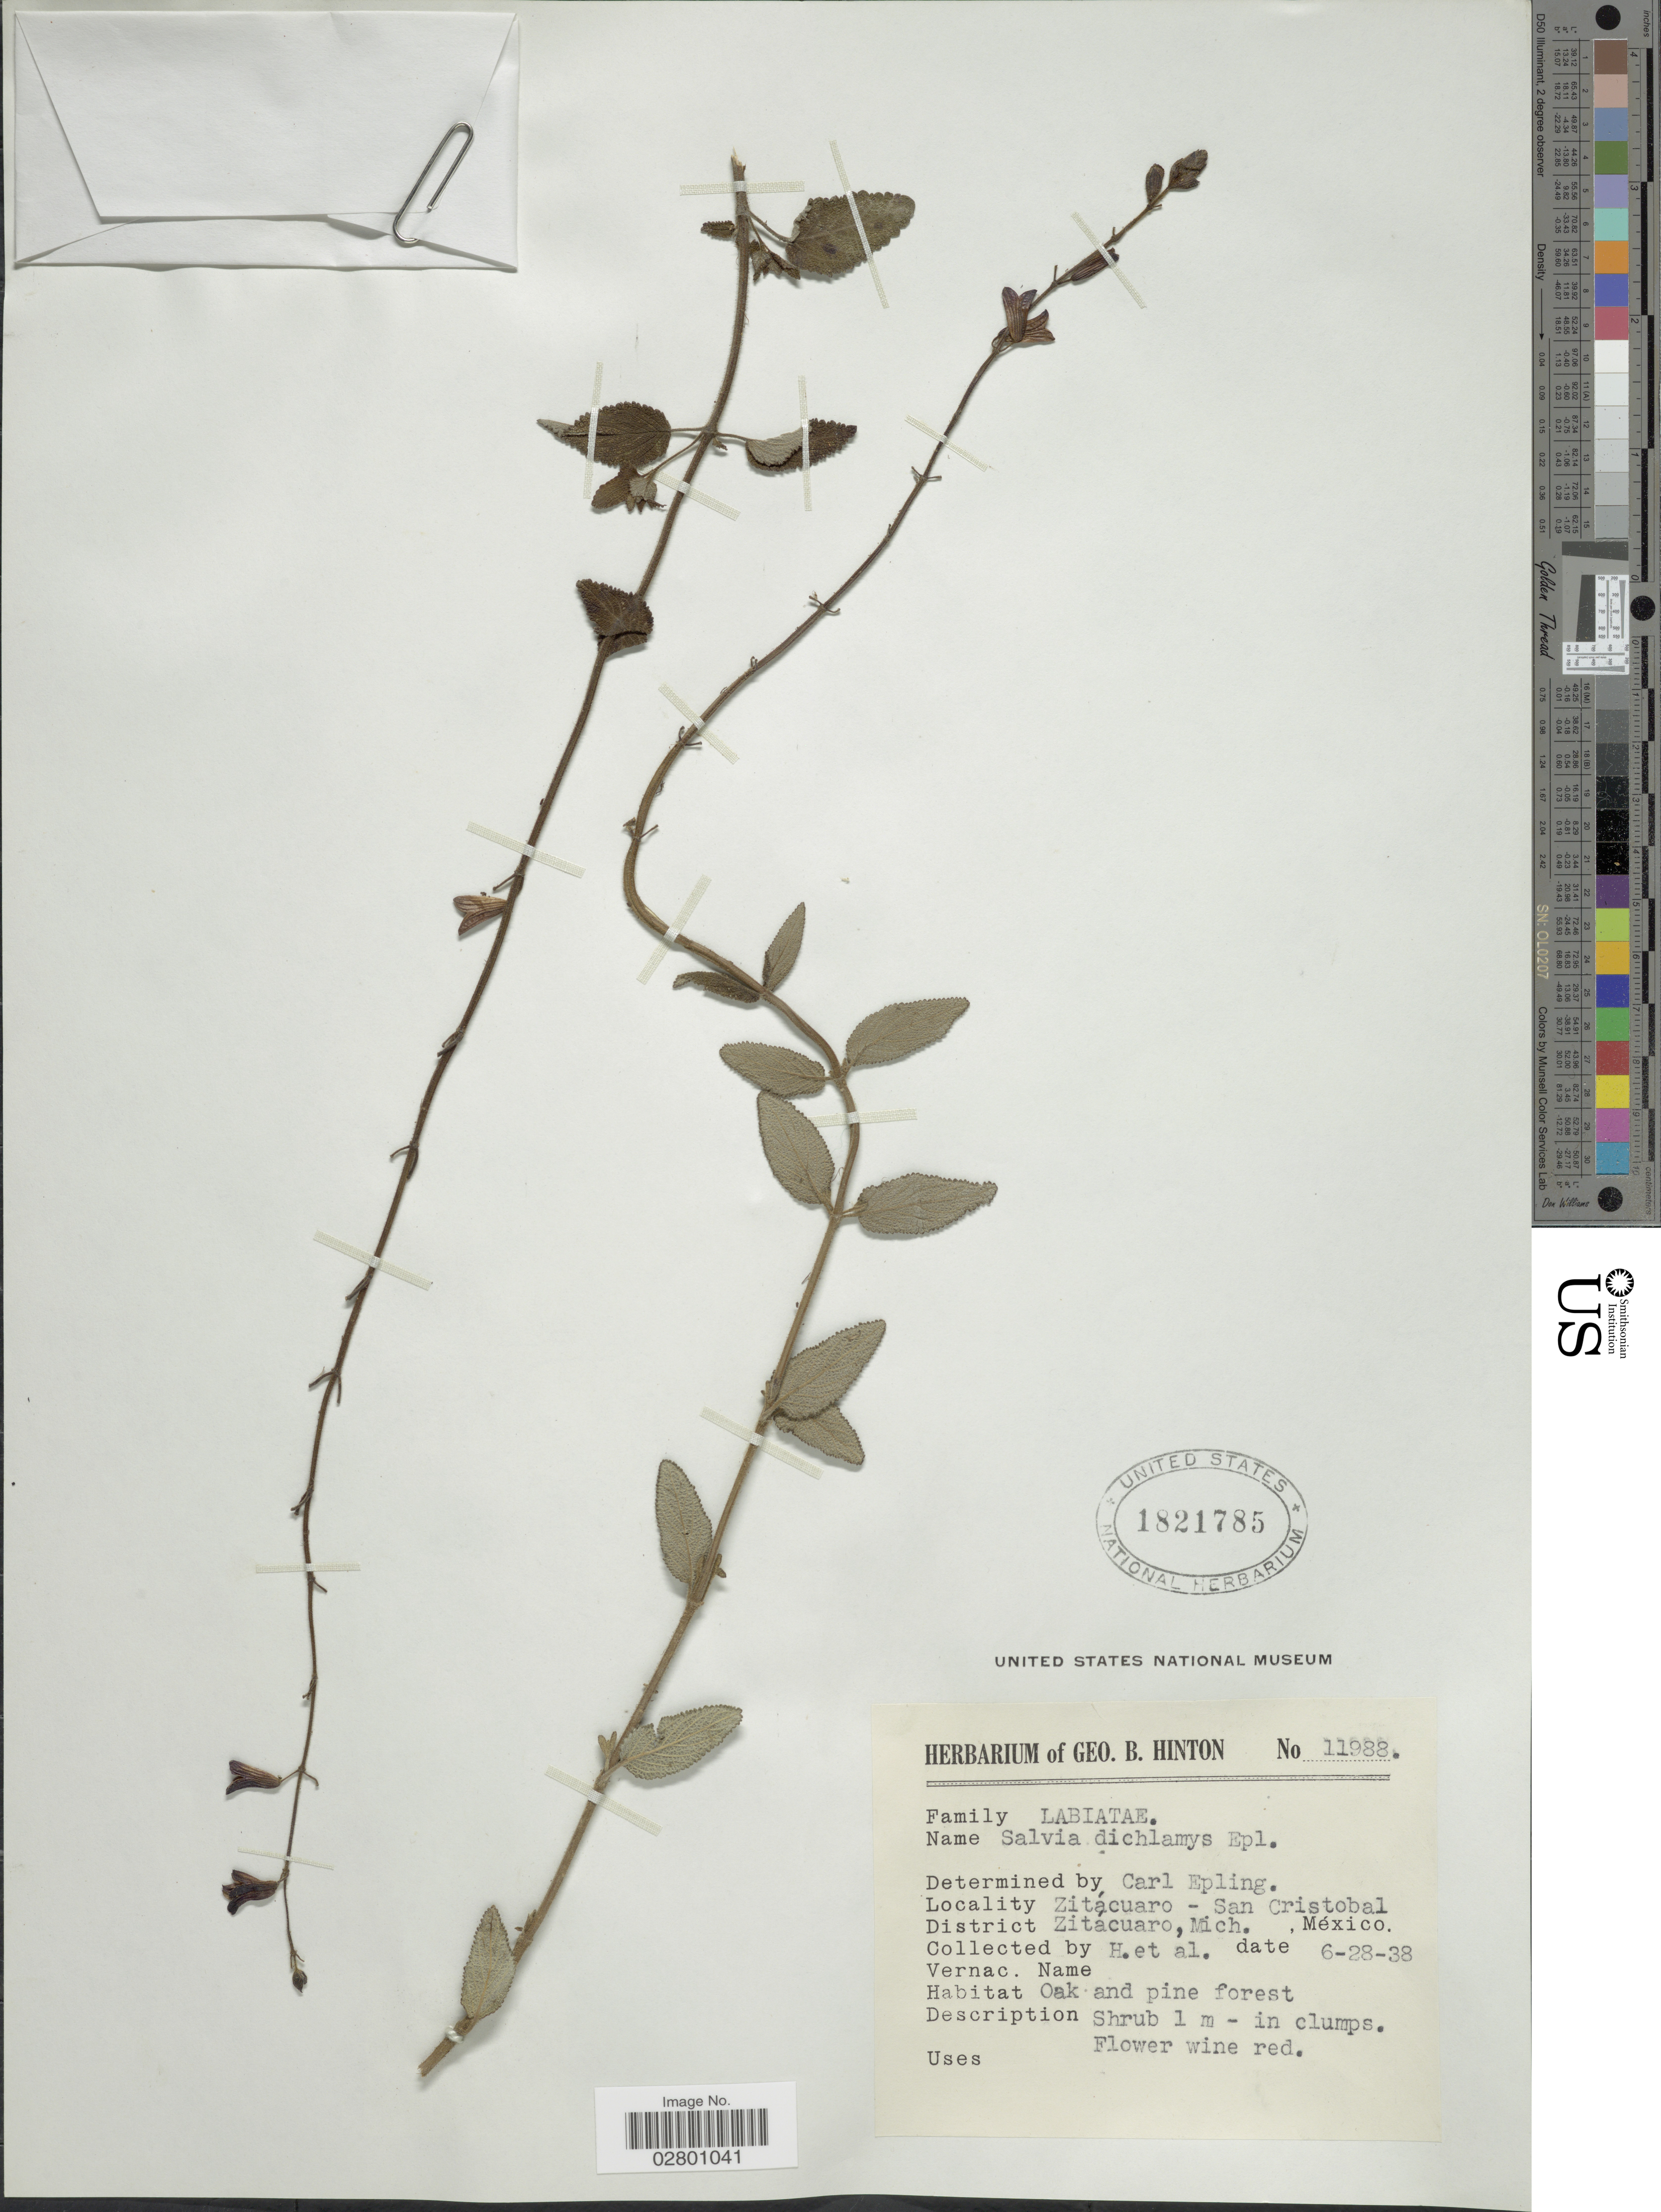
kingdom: Plantae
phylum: Tracheophyta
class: Magnoliopsida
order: Lamiales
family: Lamiaceae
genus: Salvia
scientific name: Salvia dichlamys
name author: Epling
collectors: G. B. Hinton & et al.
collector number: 11988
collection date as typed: Transcribed d/m/y: 28/6/38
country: Mexico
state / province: Michoacán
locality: Zitácuaro - San Cristobal. District Zitácuaro, Mich.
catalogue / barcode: US 1821785